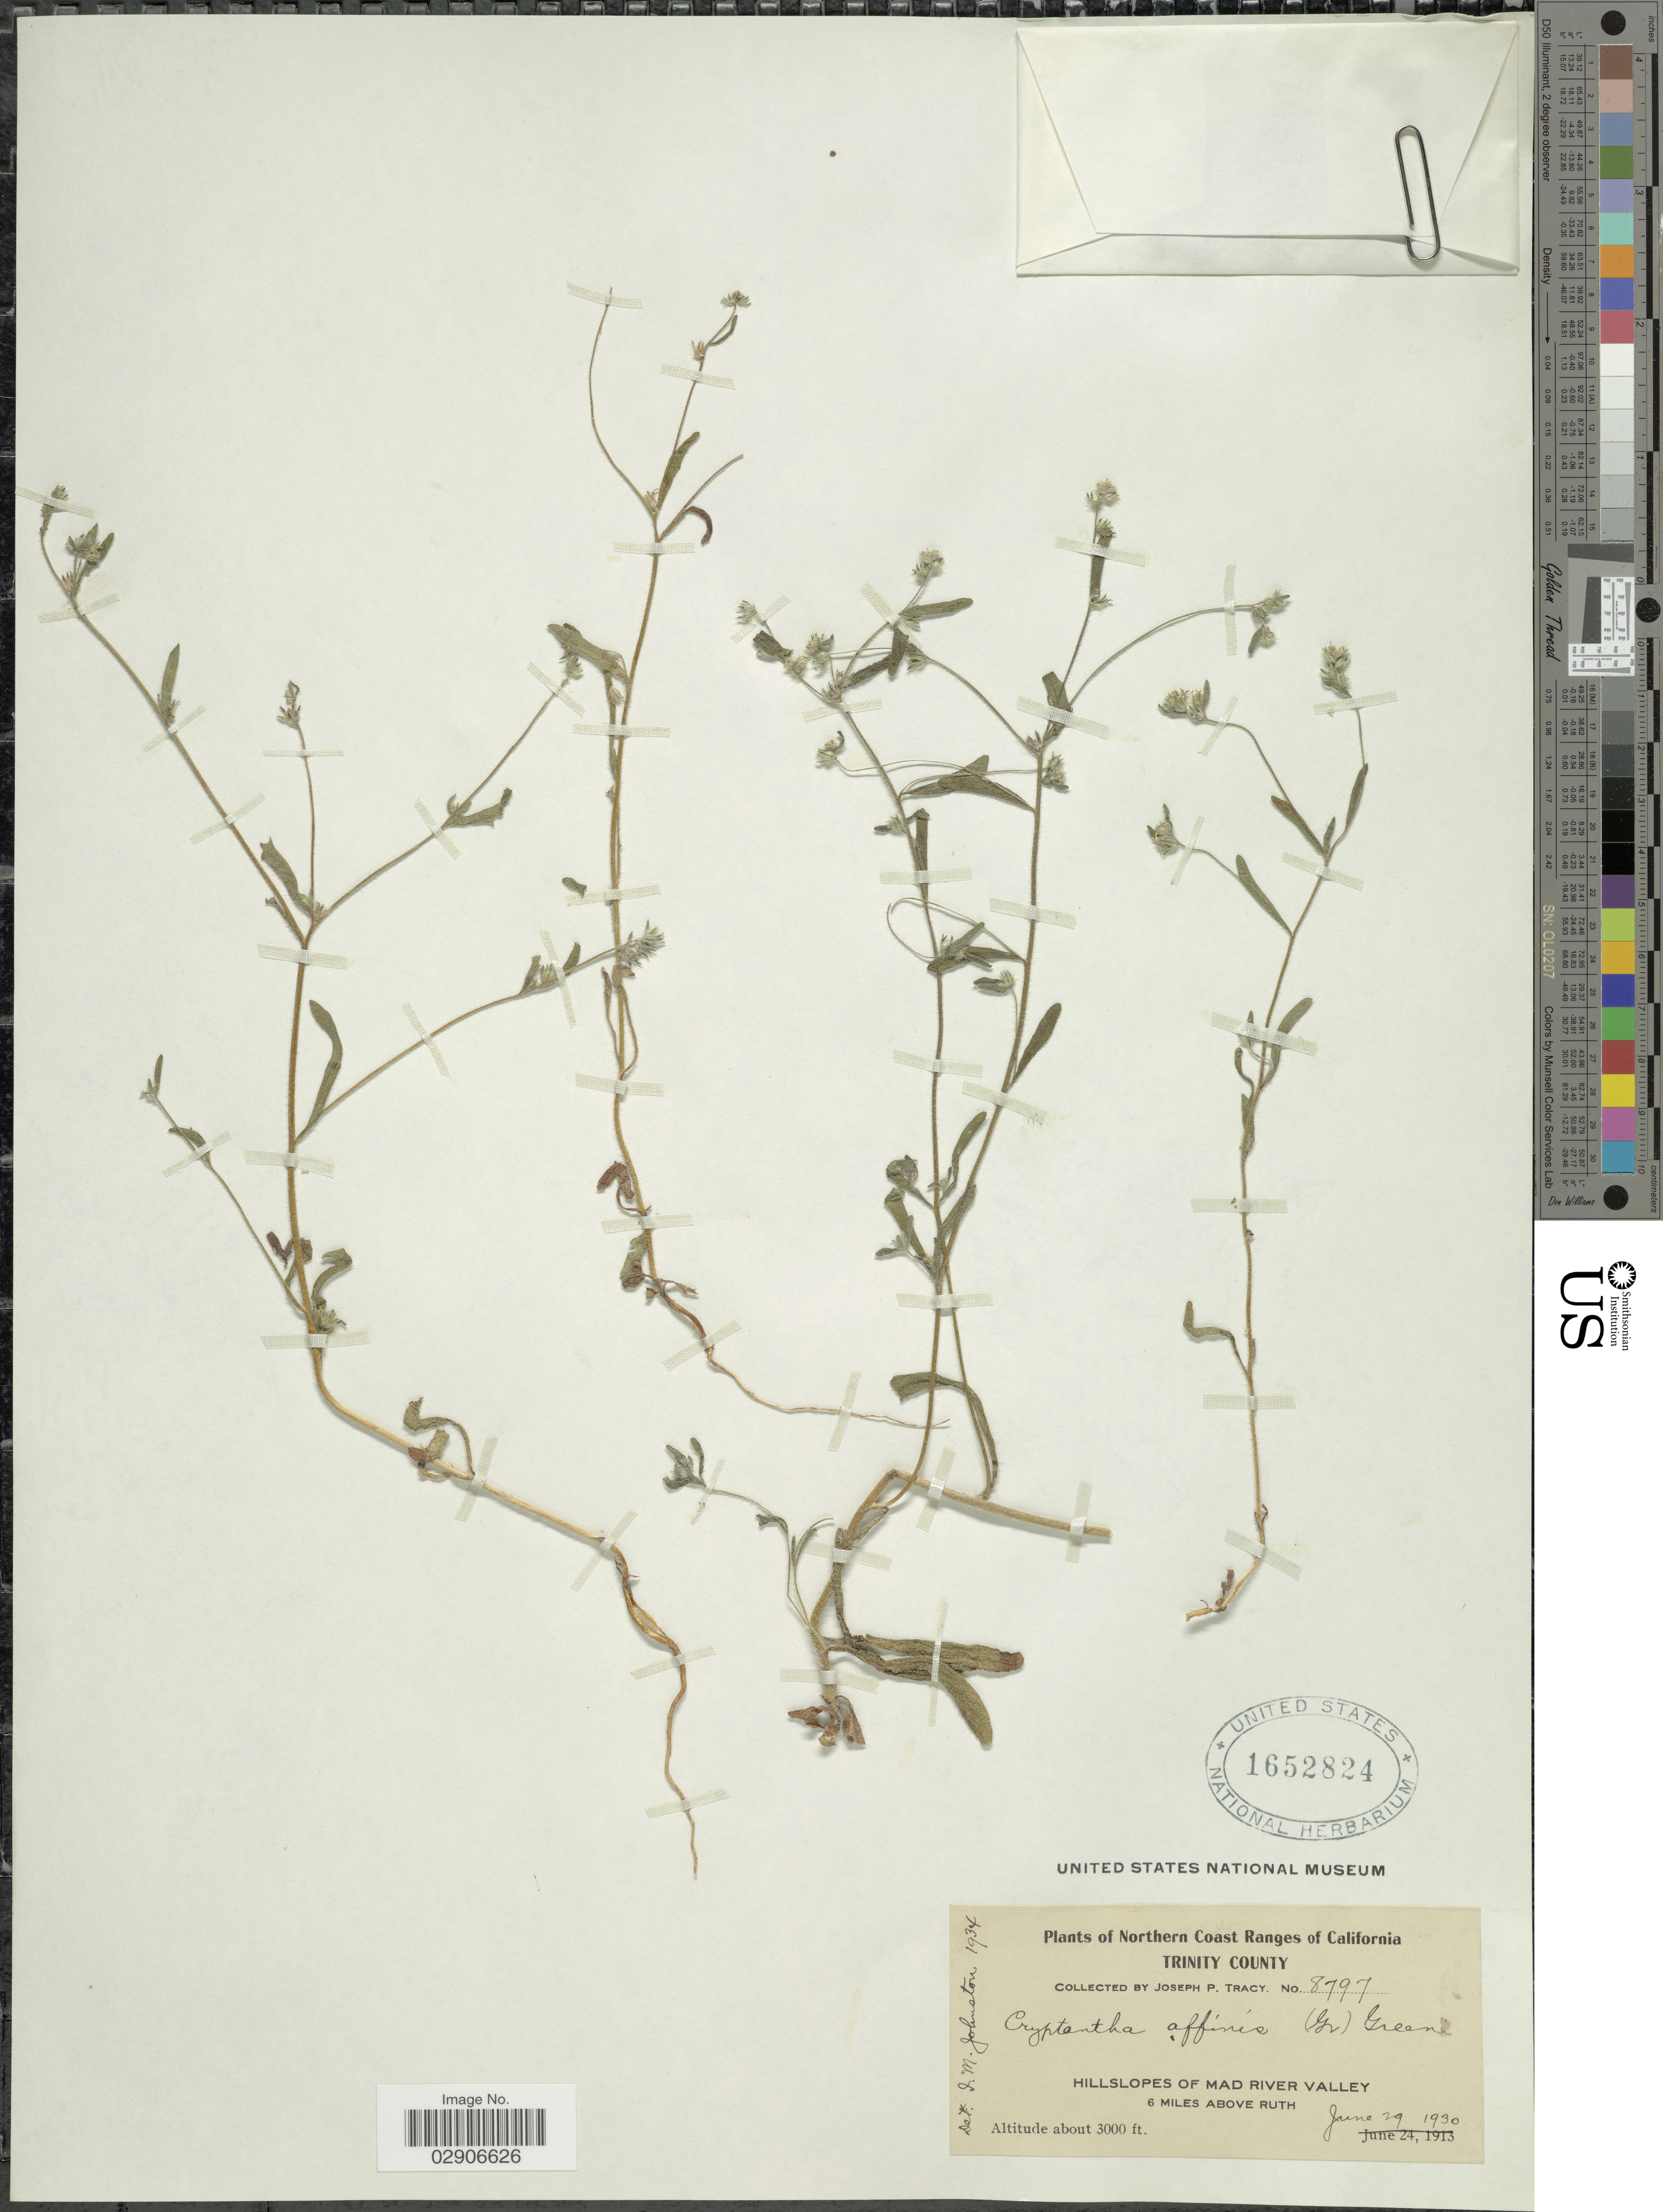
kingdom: Plantae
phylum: Tracheophyta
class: Magnoliopsida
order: Boraginales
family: Boraginaceae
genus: Cryptantha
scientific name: Cryptantha affinis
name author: (A. Gray) Greene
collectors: J. Tracy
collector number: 8797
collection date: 1930-06-29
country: United States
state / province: California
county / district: Trinity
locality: Hillslopes of Mad River Valley. 6 miles above Ruth. Northern Coast Ranges of California. Trinity County.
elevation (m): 914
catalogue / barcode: US 1652824